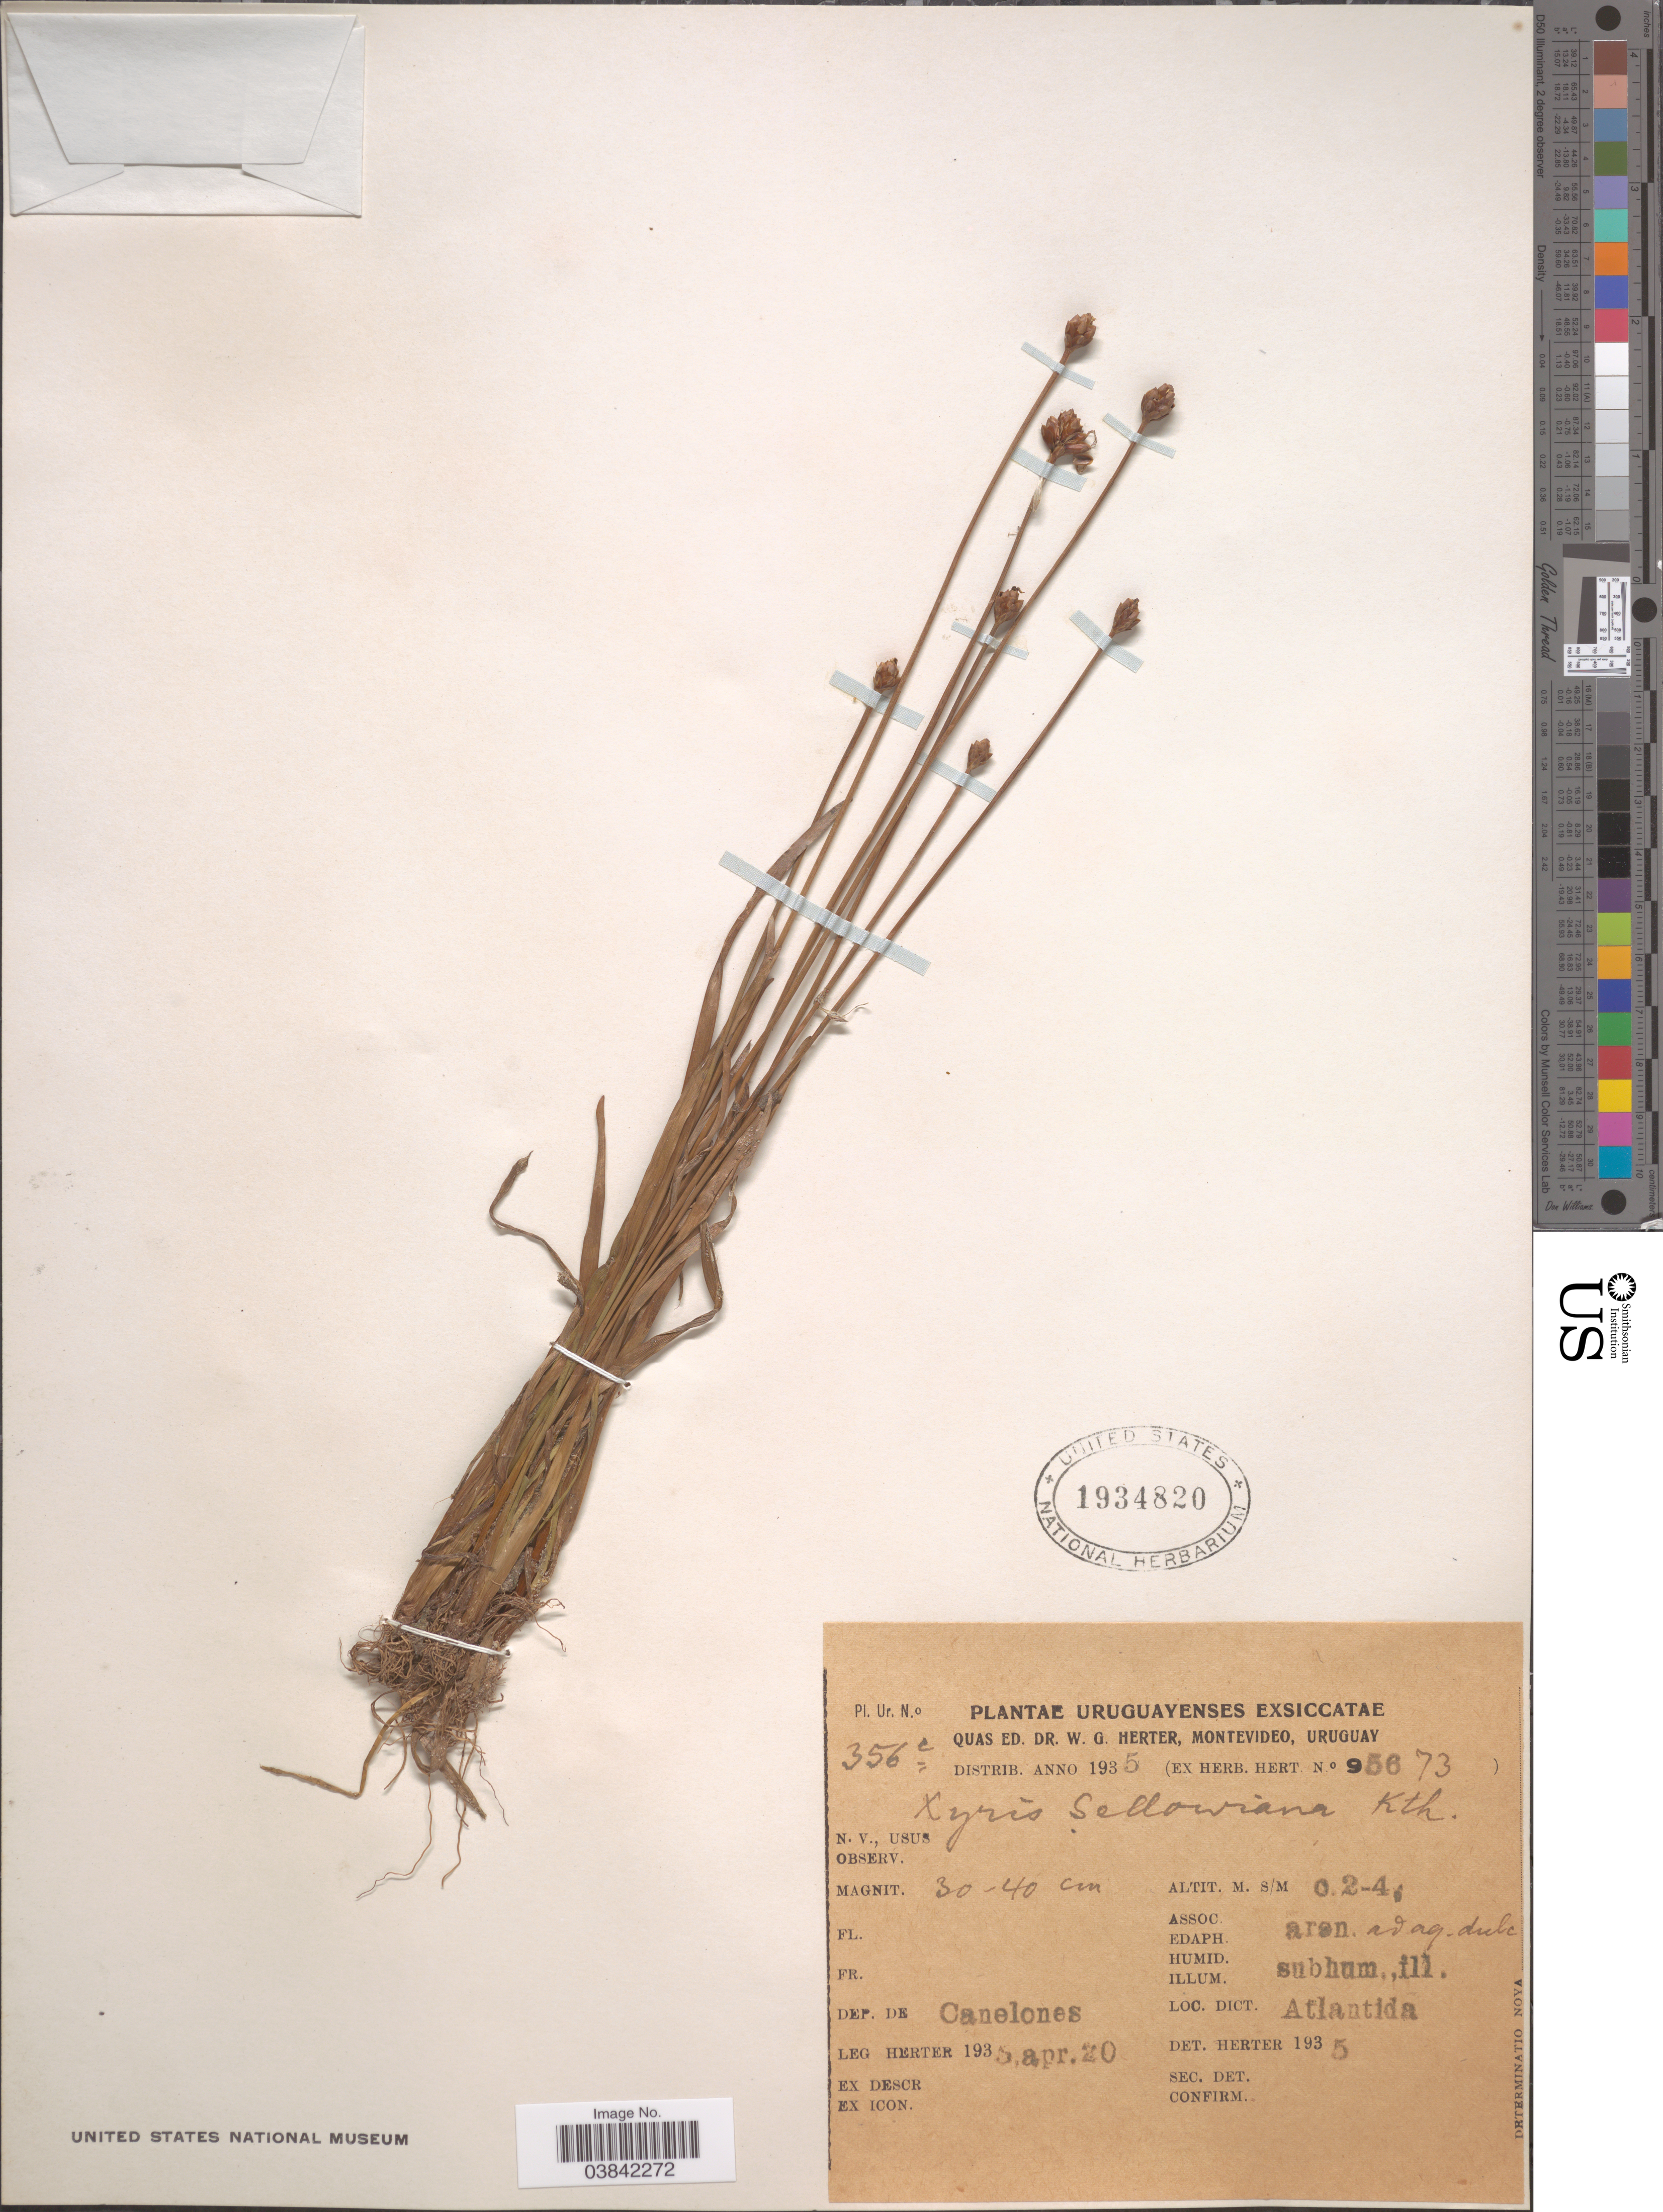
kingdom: Plantae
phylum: Tracheophyta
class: Liliopsida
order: Poales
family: Xyridaceae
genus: Xyris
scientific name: Xyris jupicai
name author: Rich.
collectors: W. G. Herter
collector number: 356c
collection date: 1935-04-20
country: Uruguay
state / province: Canelones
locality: Dep. de Canelones. Dict. Atlantida.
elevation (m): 0.2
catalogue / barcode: US 1934820